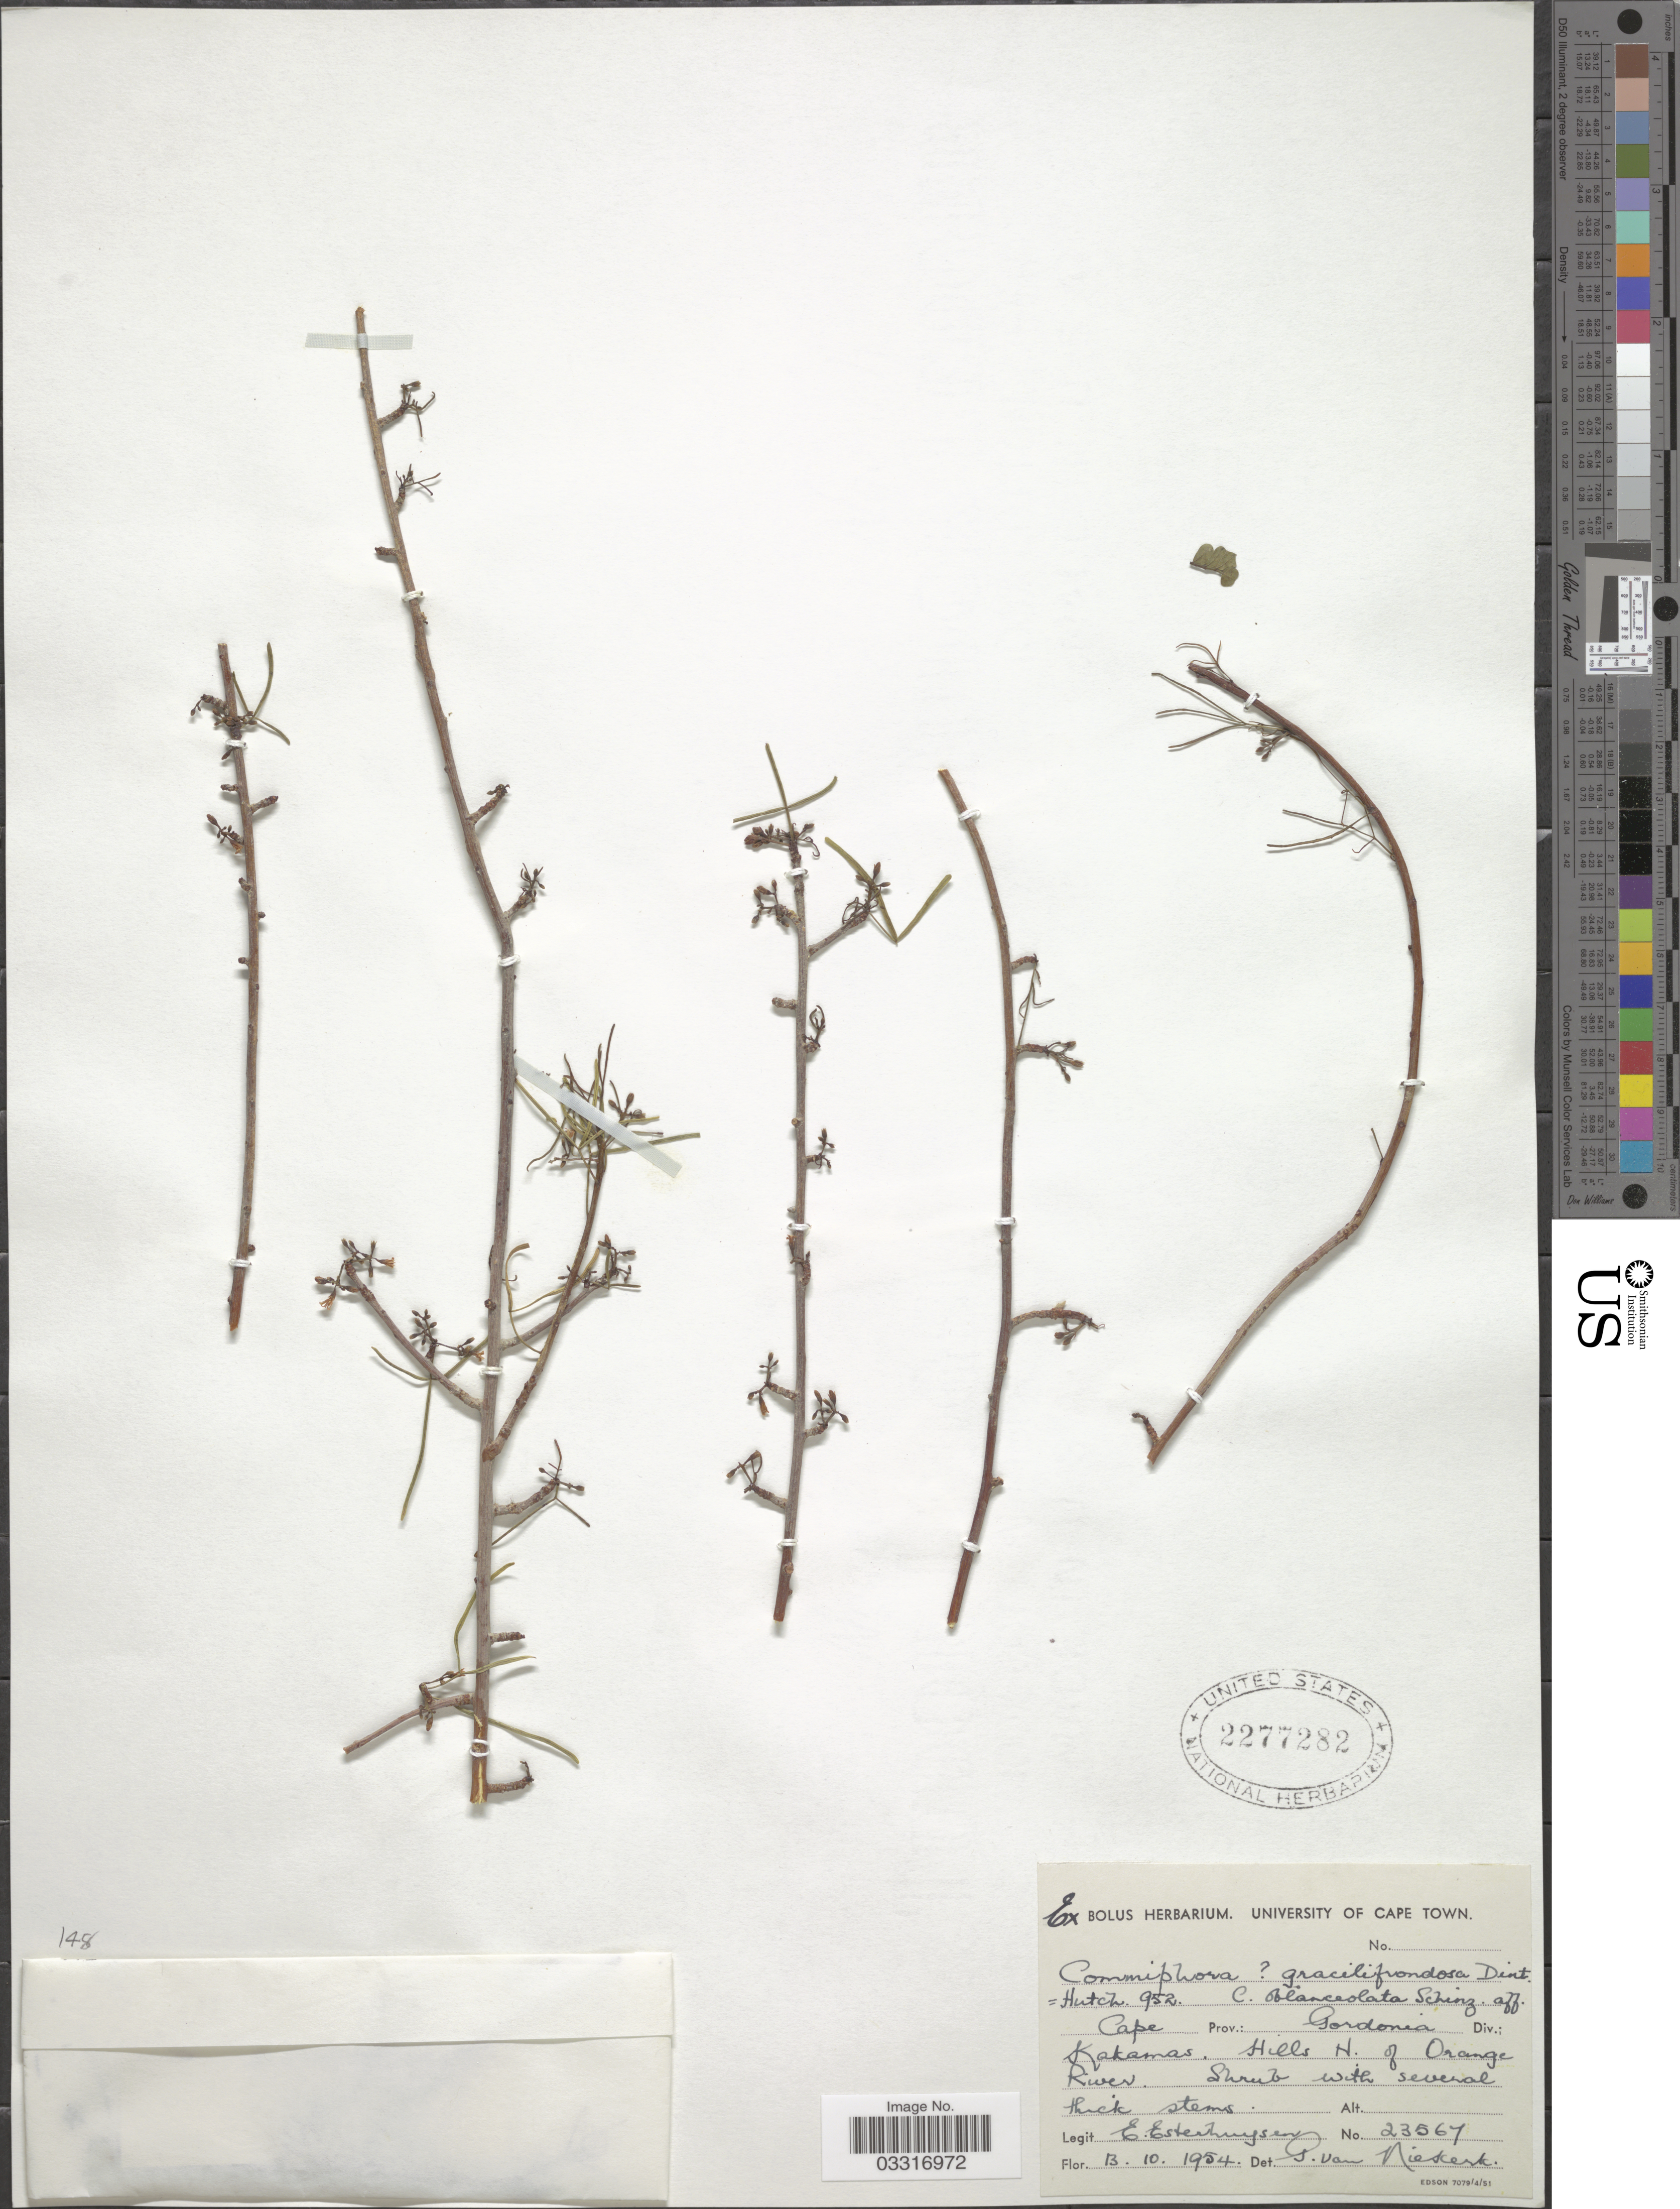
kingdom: Plantae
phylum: Tracheophyta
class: Magnoliopsida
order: Sapindales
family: Burseraceae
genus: Commiphora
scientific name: Commiphora gracilifrondosa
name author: Dinter ex van der Walt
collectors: E. E. Esterhuysen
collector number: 23567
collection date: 1954-10-13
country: South Africa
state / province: Northern Cape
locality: Cape. Prov.: Gordonia. Div.; Kakamas. Hills N. of Orange River.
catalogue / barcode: US 2277282